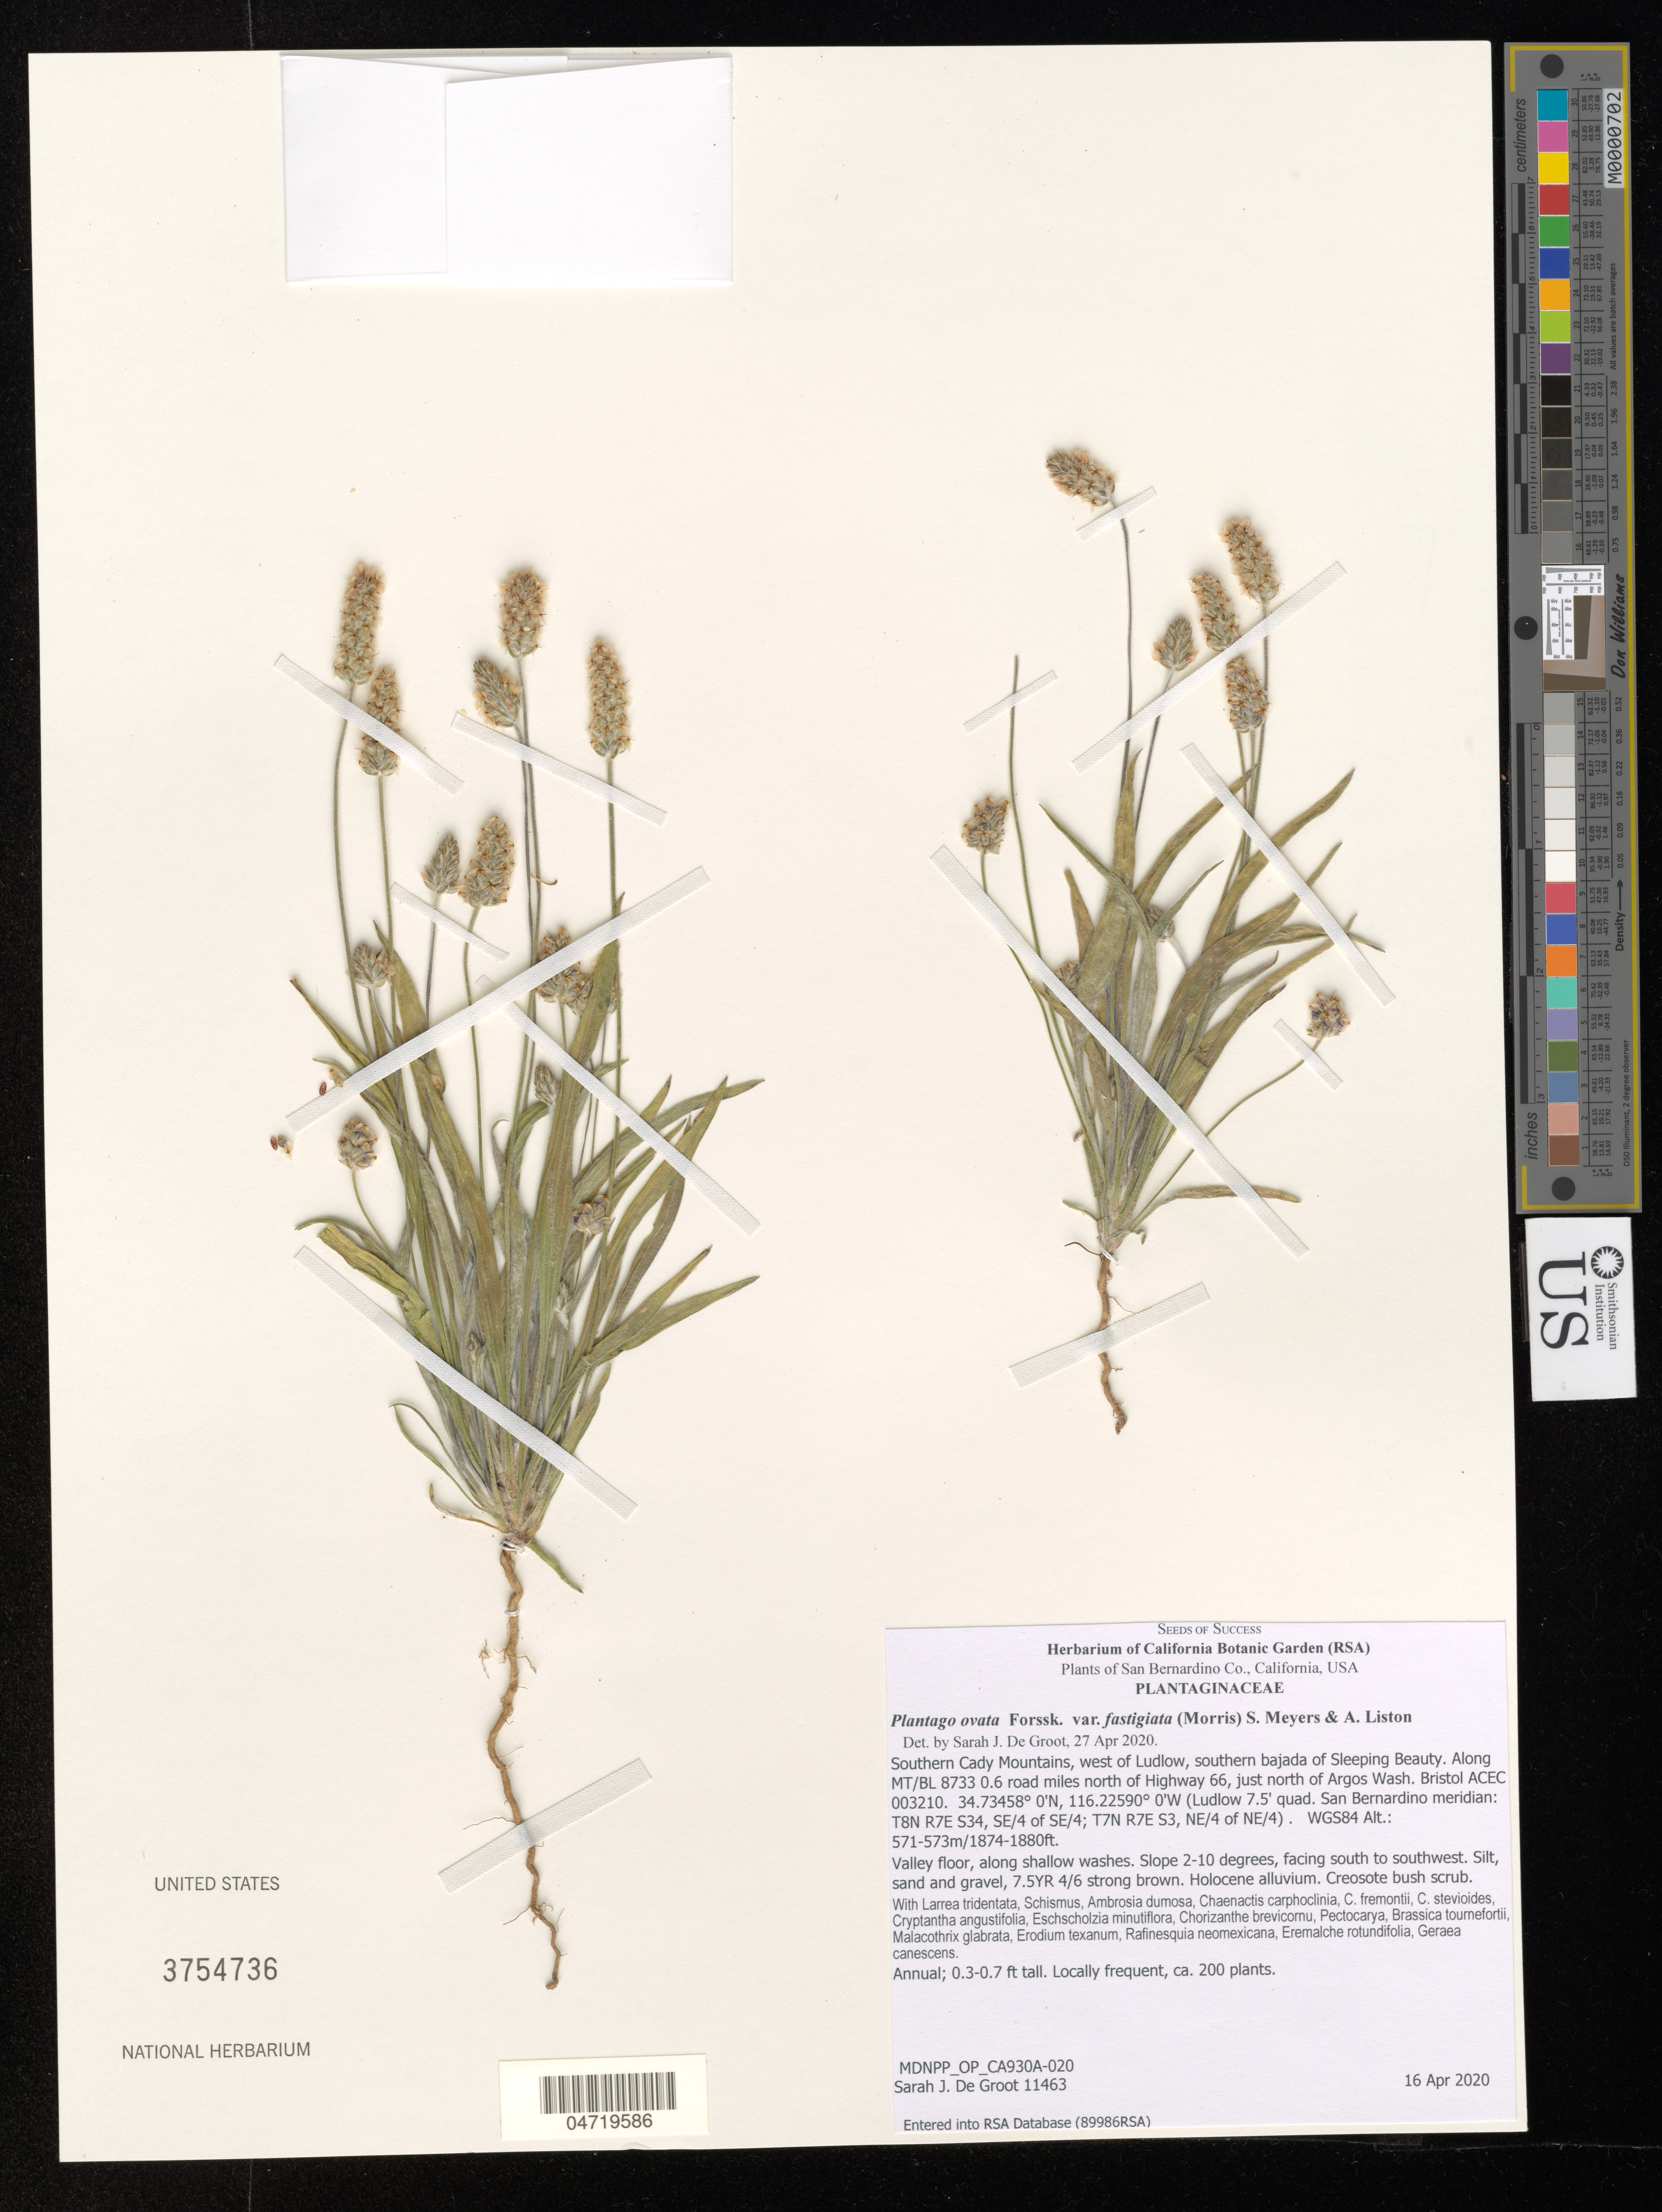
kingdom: Plantae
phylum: Tracheophyta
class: Magnoliopsida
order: Lamiales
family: Plantaginaceae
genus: Plantago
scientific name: Plantago ovata var. fastigiata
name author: (E. Morris) Meyers & Liston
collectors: S. De Groot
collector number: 11463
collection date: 2020-04-16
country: United States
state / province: California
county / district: San Bernardino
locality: San Bernardino Co. Southern Cady Mountains, southern bajada of Sleeping Beauty. Along MT/BL 8733 0.6 road miles north of Highway 66, just north of Argos Wash. Bristol ACEC 003210. (Ludlow 7.5' quad. San Bernardino meridian: T8N R7E S34, SE/4 of SE/4 of SE/4; T7N R7E S3, NE/4 of NE/4).) WGS84.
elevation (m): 571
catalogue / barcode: US 3754736